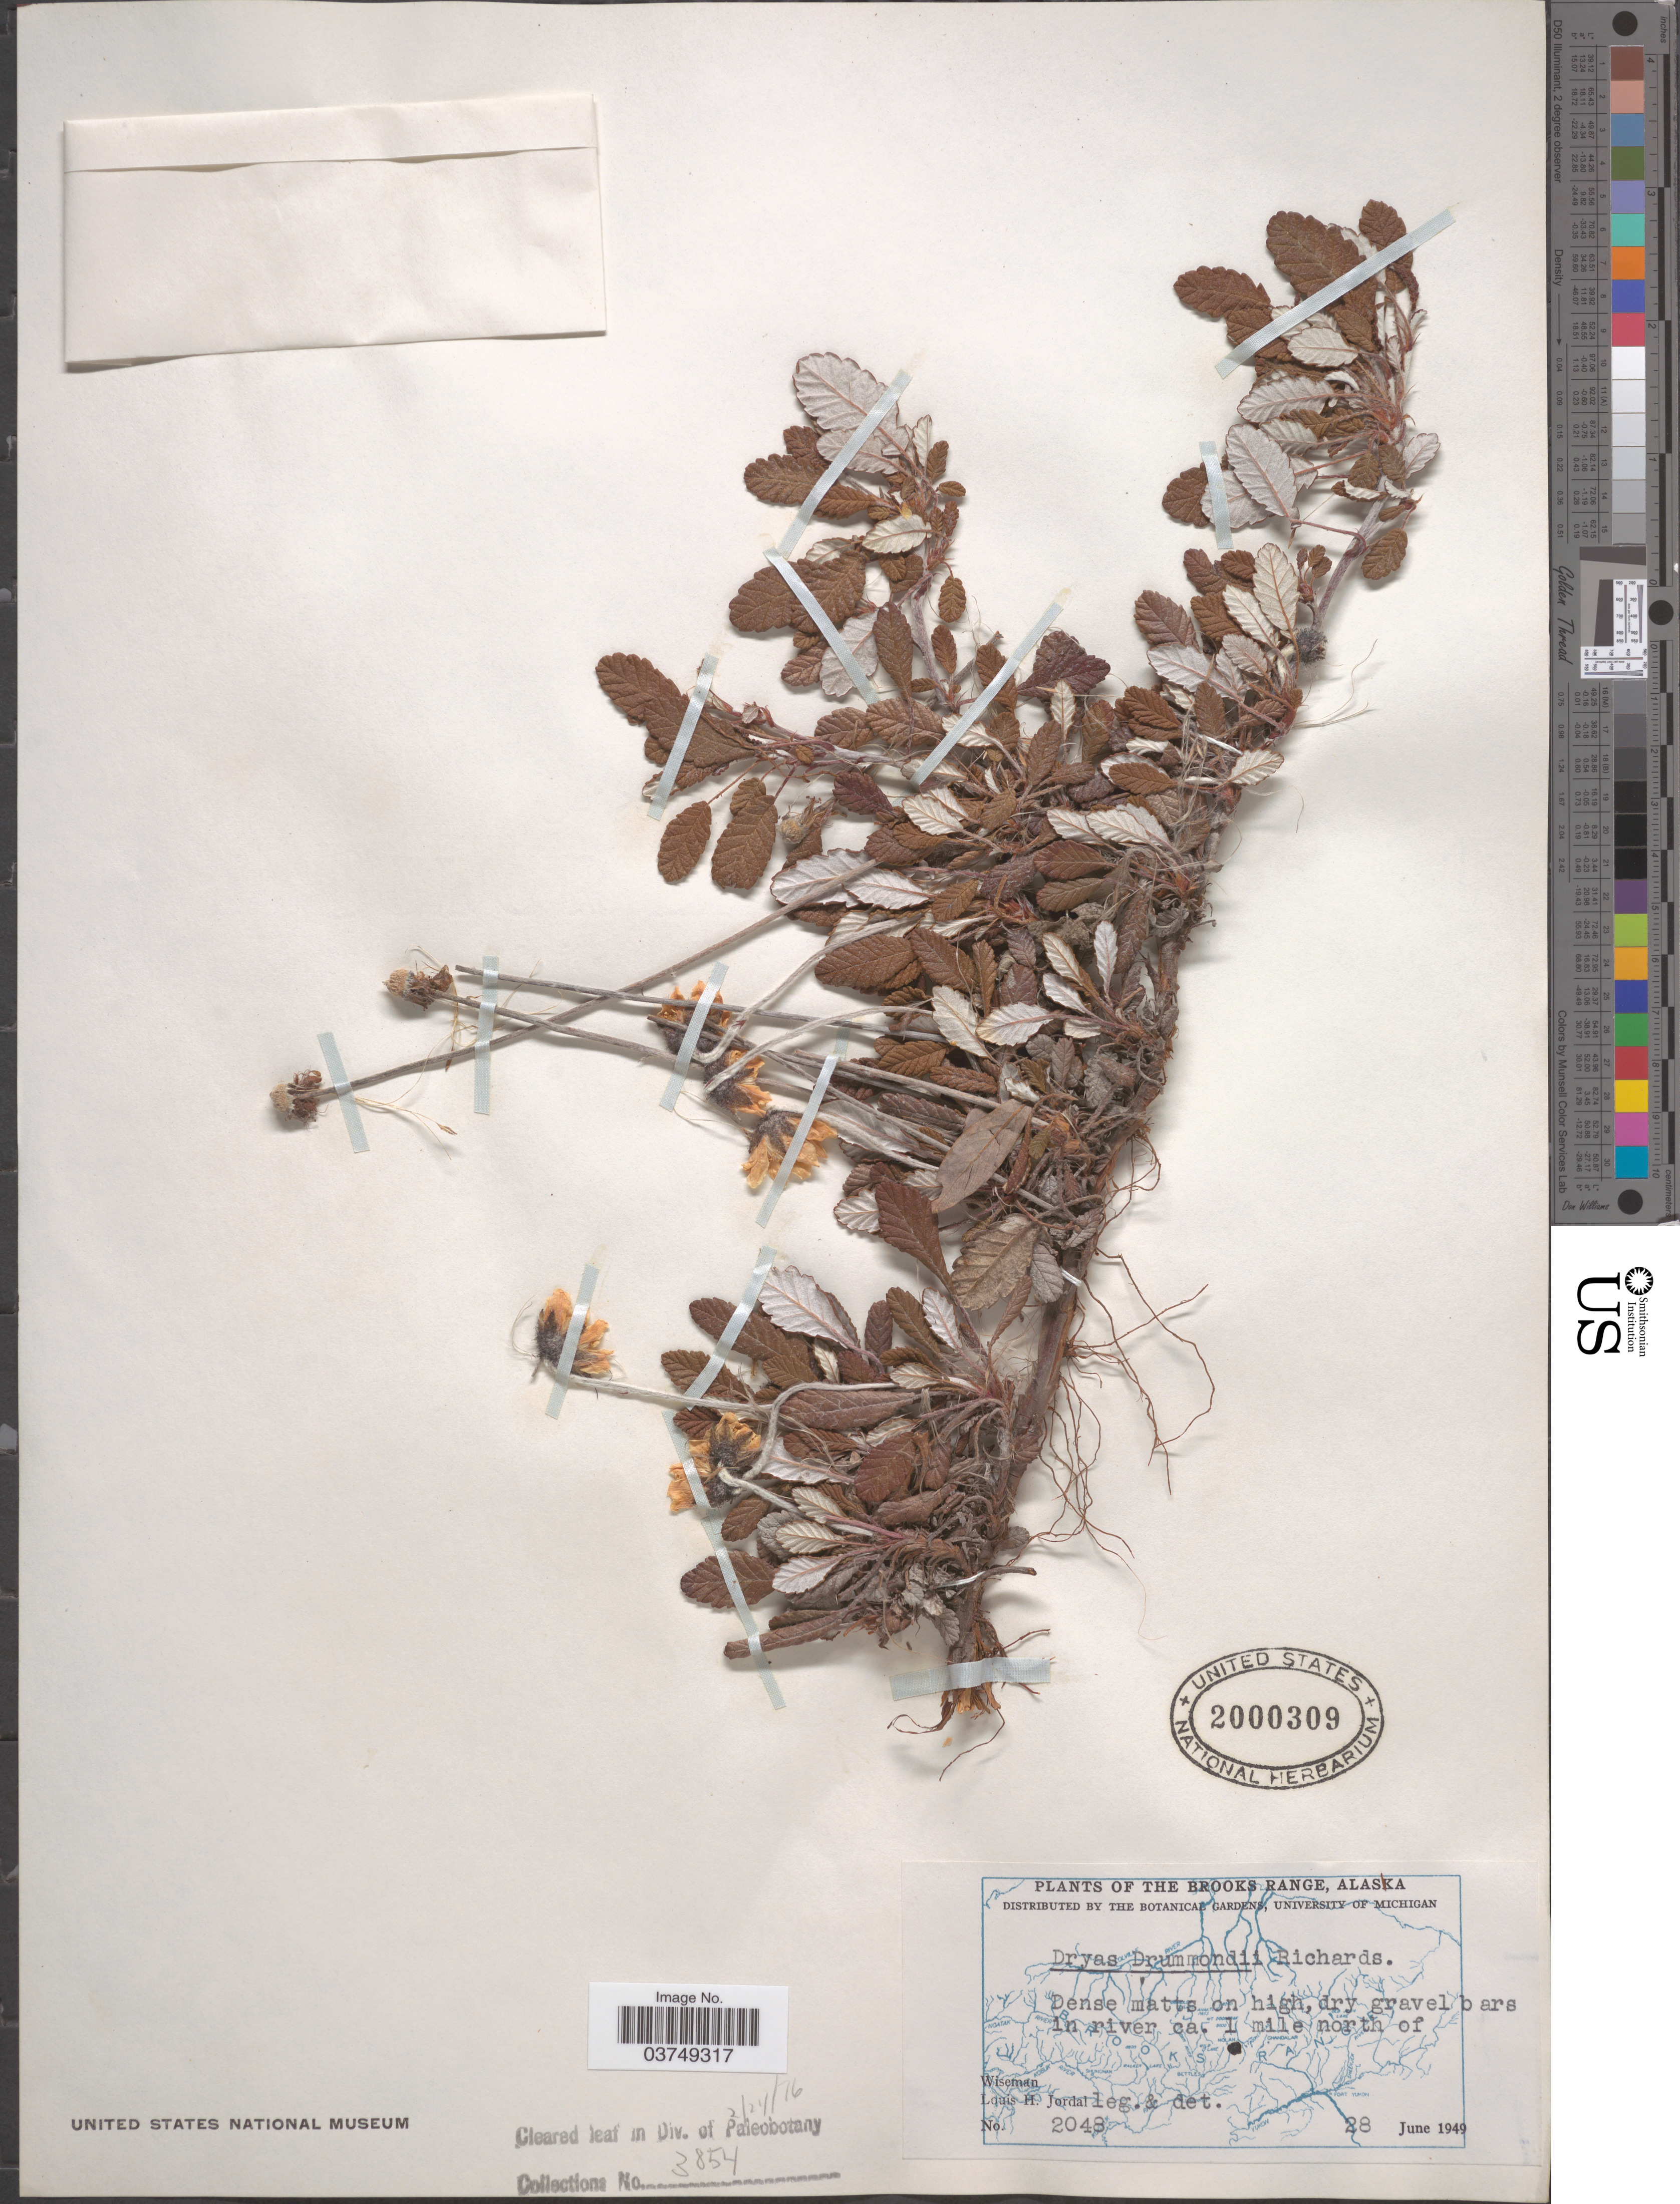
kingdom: Plantae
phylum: Tracheophyta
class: Magnoliopsida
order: Rosales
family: Rosaceae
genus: Dryas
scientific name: Dryas drummondii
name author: Hook. & Richardson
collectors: L. Jordal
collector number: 2048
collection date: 1949-06-28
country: United States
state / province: Alaska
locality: The Brooks Range. In river ca. 1 mile north of Wiseman.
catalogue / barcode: US 2000309